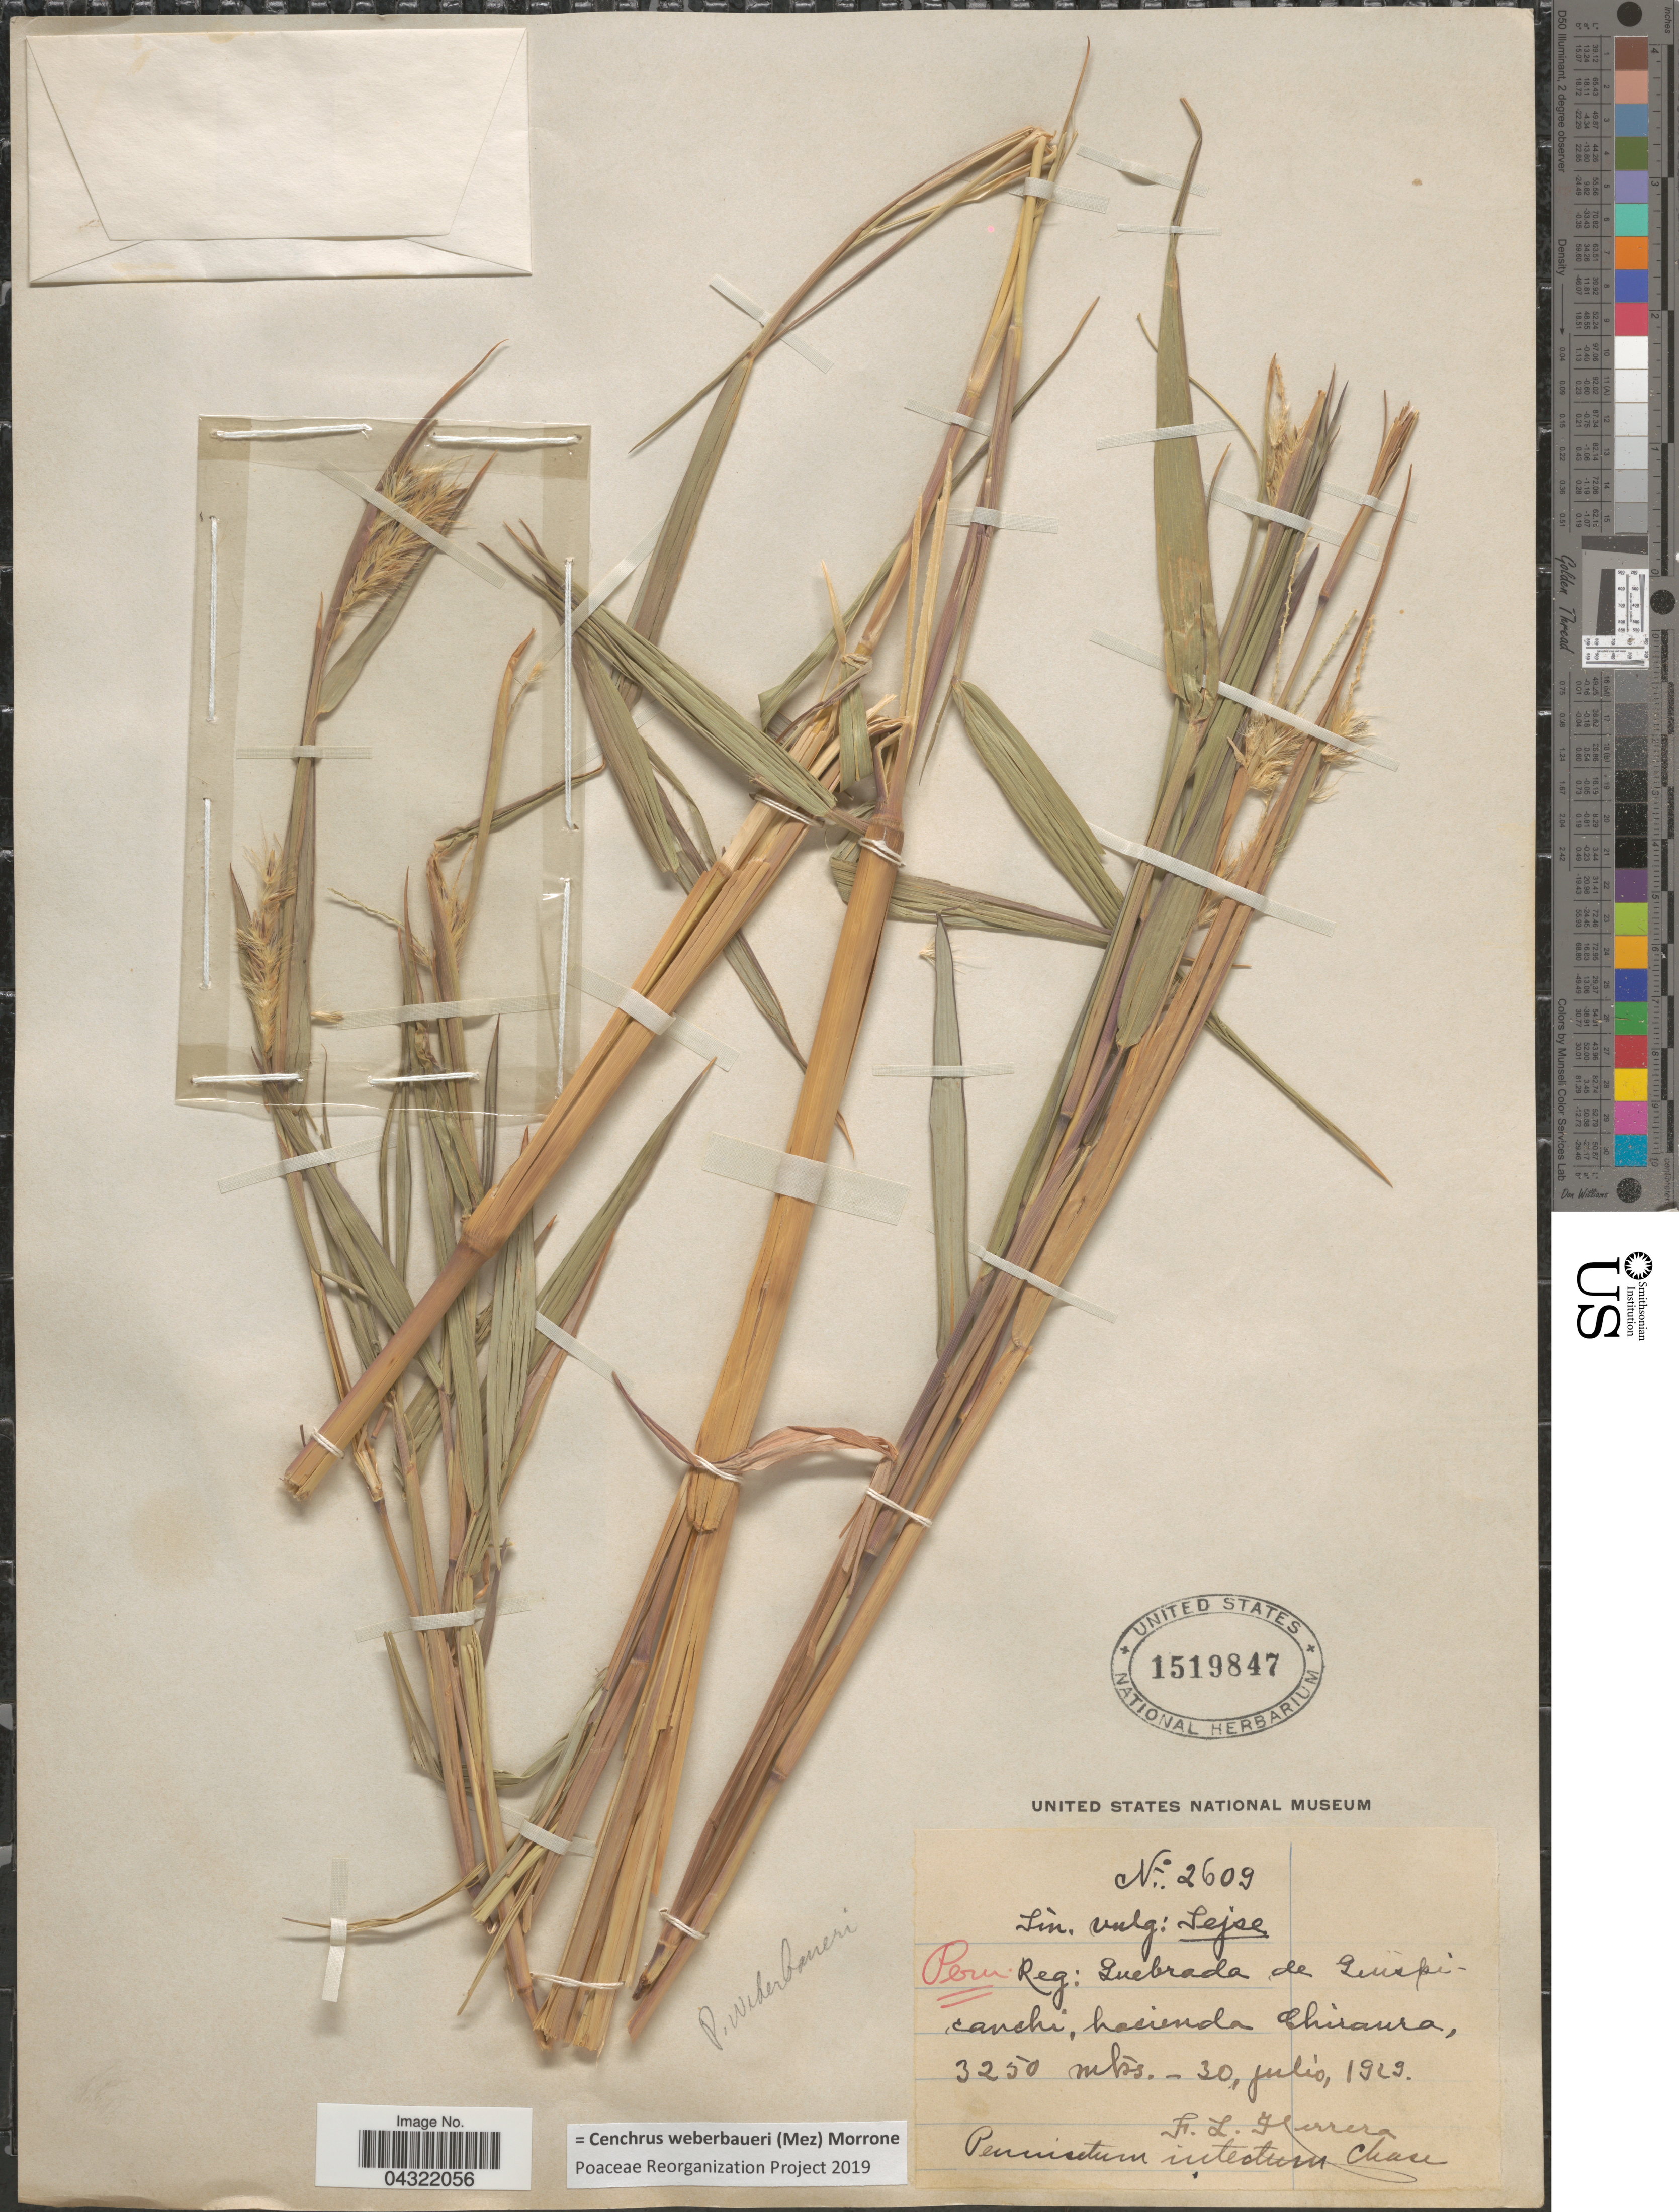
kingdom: Plantae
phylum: Tracheophyta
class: Liliopsida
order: Poales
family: Poaceae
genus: Cenchrus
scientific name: Cenchrus weberbaueri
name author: (Mez) Morrone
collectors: F. L. Herrera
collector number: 2609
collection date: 1929-07-30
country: Peru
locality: Quebrada de Quispicanchi, Hacienda Chiraura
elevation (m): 3250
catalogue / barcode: US 1519847